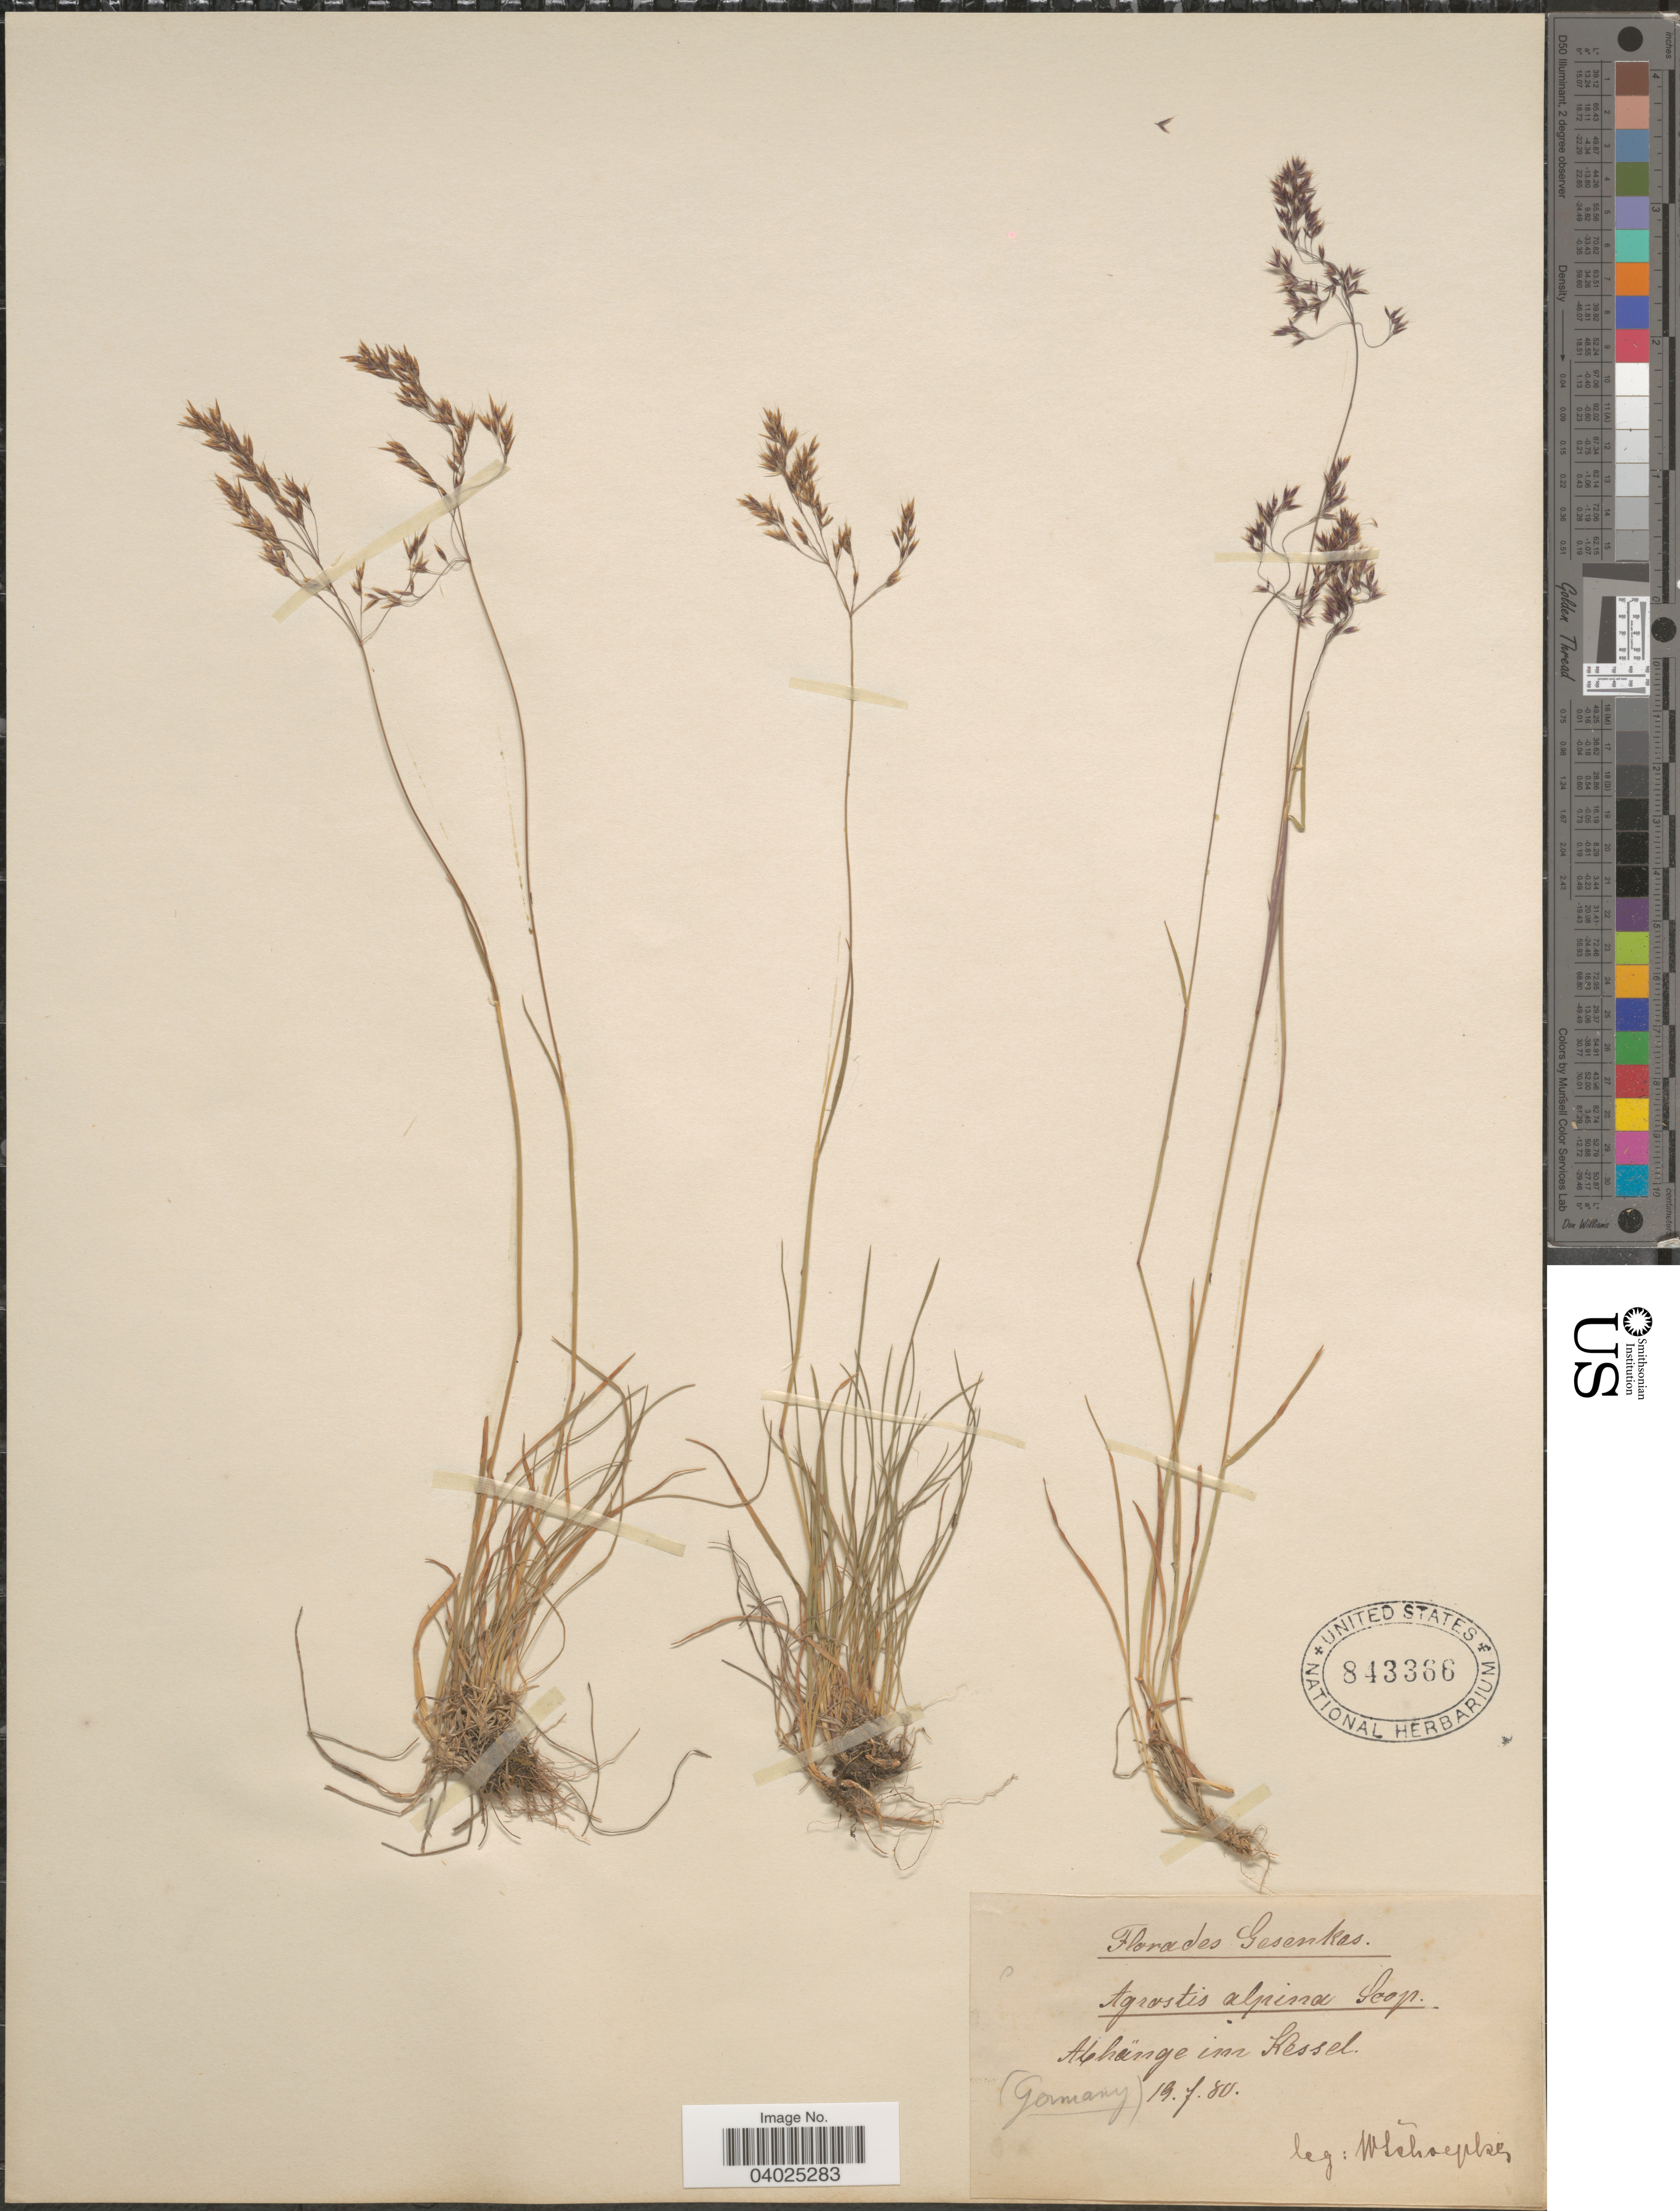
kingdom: Plantae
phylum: Tracheophyta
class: Liliopsida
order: Poales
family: Poaceae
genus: Alpagrostis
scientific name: Alpagrostis alpina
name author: (Scop.) P.M. Peterson et al.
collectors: W. Schoepke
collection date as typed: Transcribed d/m/y: 19/7/80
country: Germany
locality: Gesenkes. Abhänge im Kessel.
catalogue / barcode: US 843366